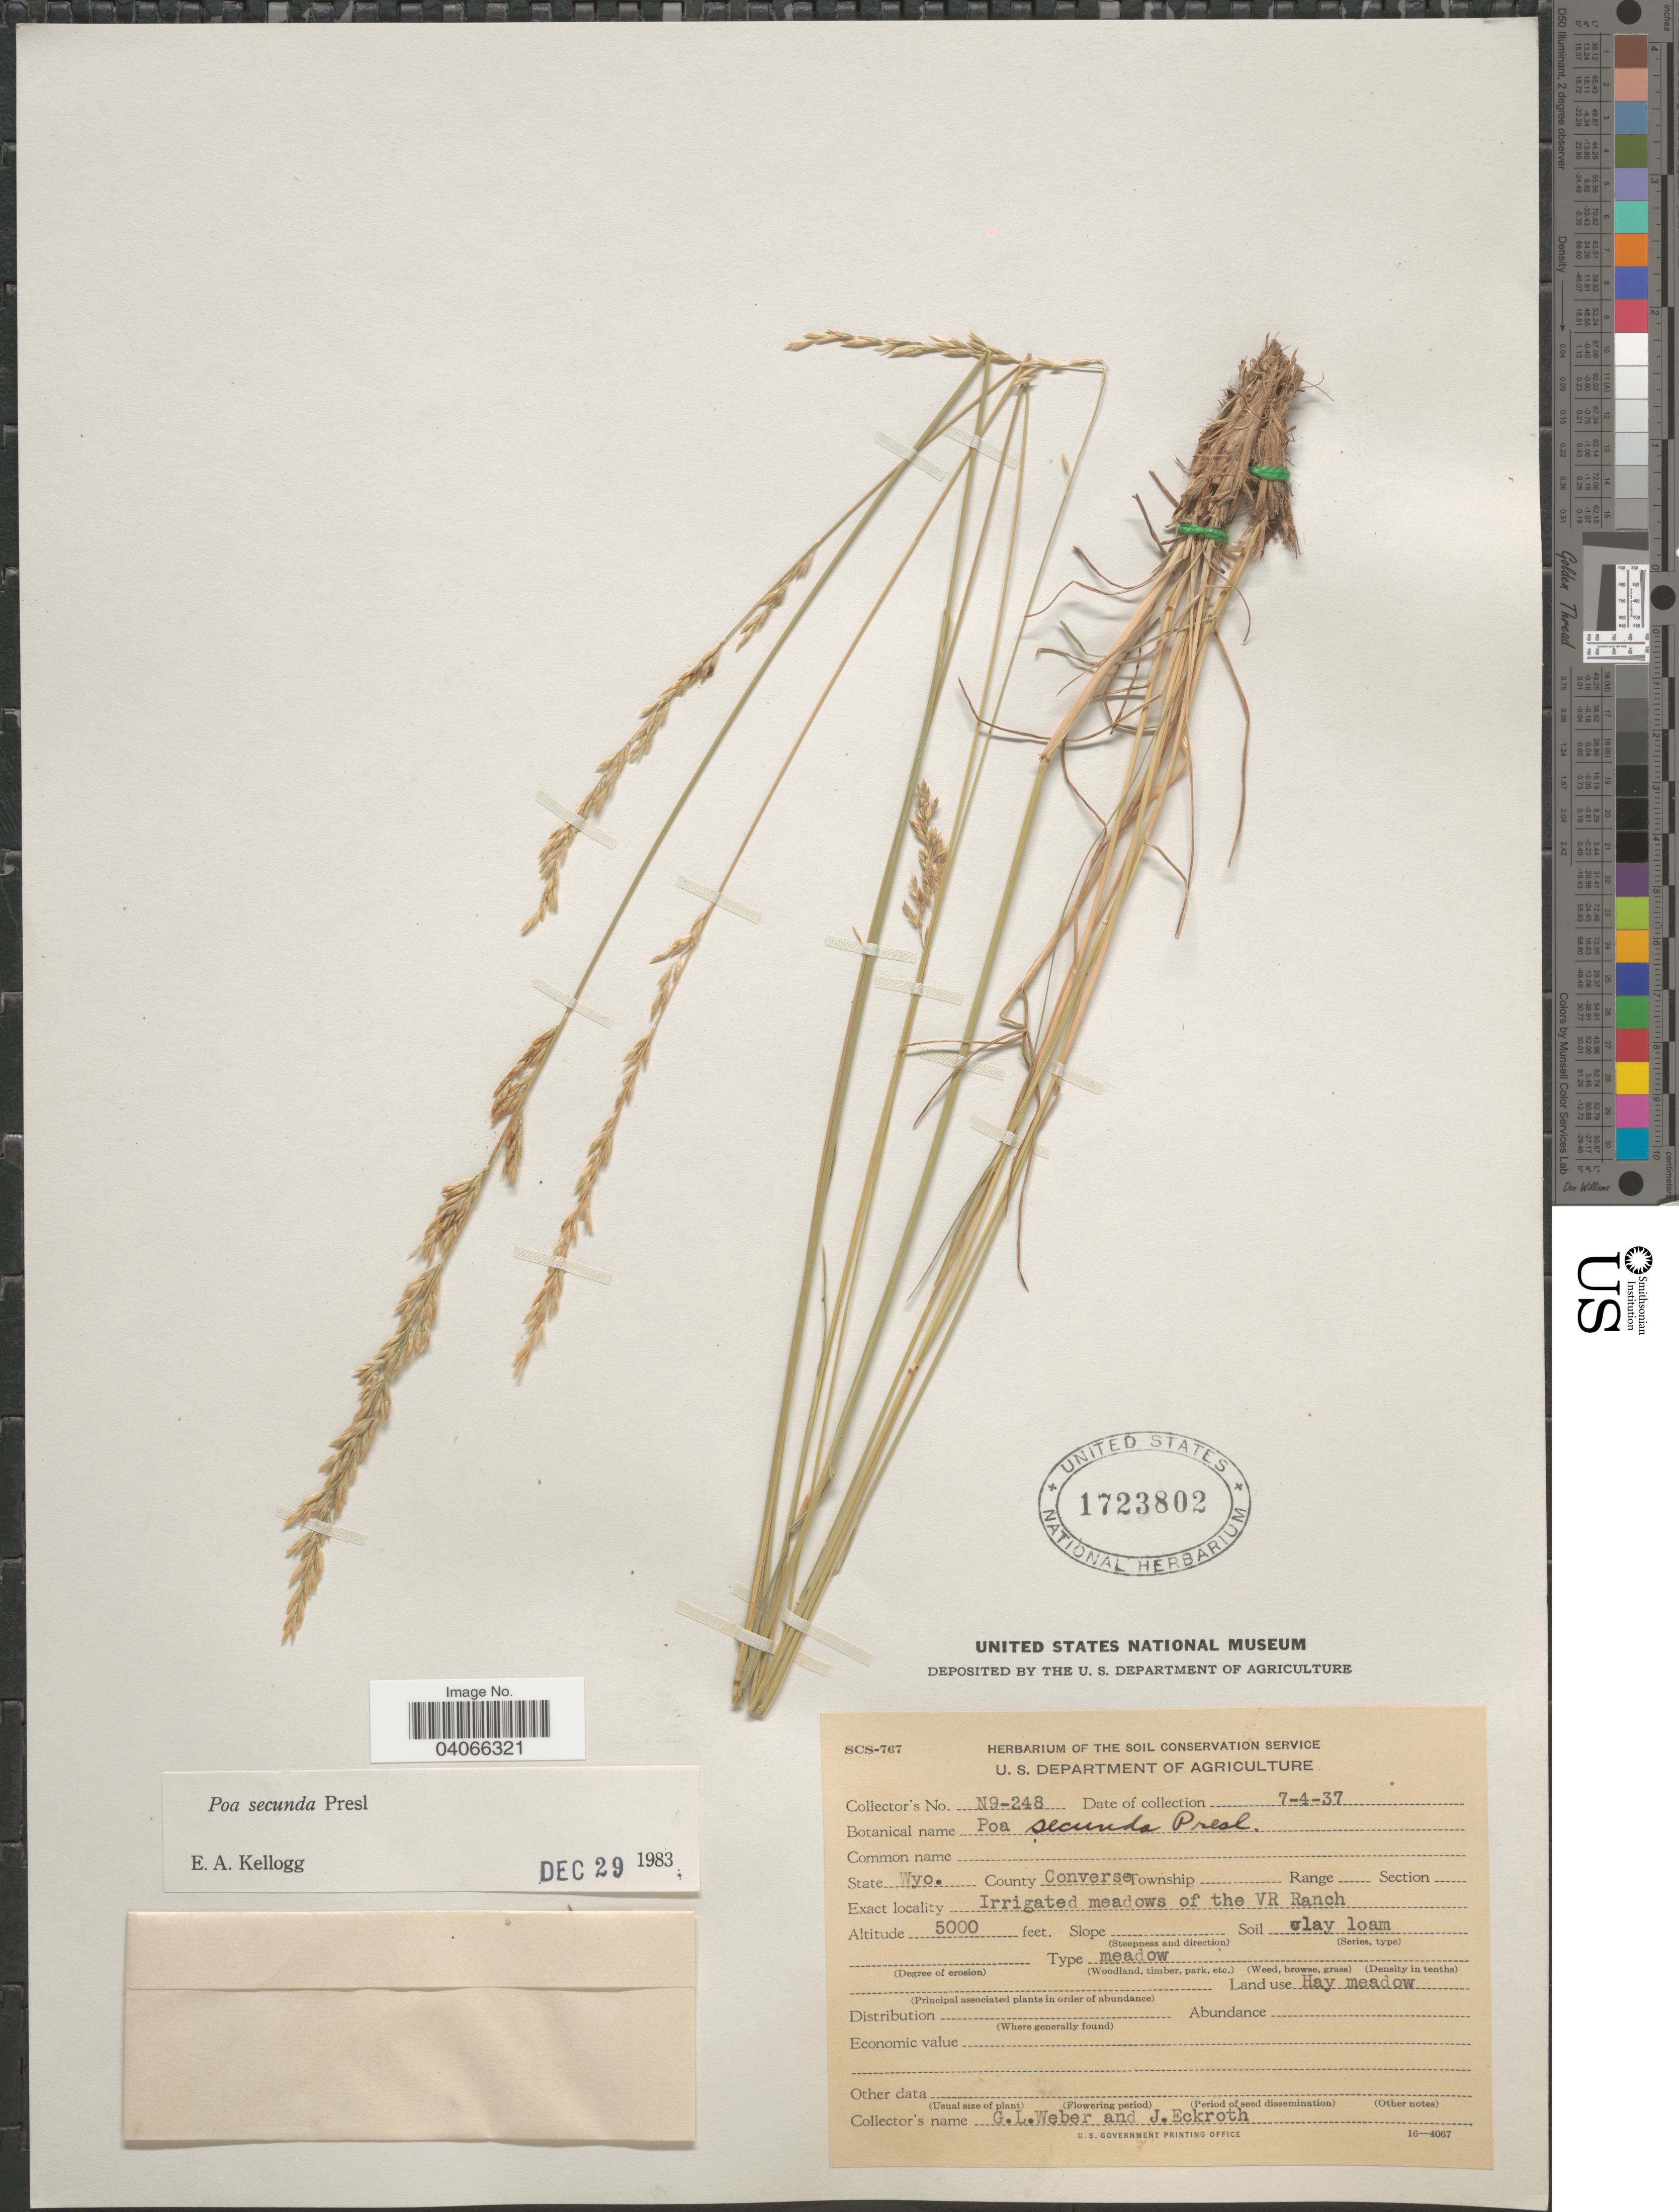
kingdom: Plantae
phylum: Tracheophyta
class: Liliopsida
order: Poales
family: Poaceae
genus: Poa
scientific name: Poa secunda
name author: J. Presl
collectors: G. Weber & J. Eckroth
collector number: N9-248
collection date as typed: Transcribed d/m/y: 4/7/37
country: United States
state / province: Wyoming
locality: County Converse. Irrigated meadows of the VR Ranch.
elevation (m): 1524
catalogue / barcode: US 1723802